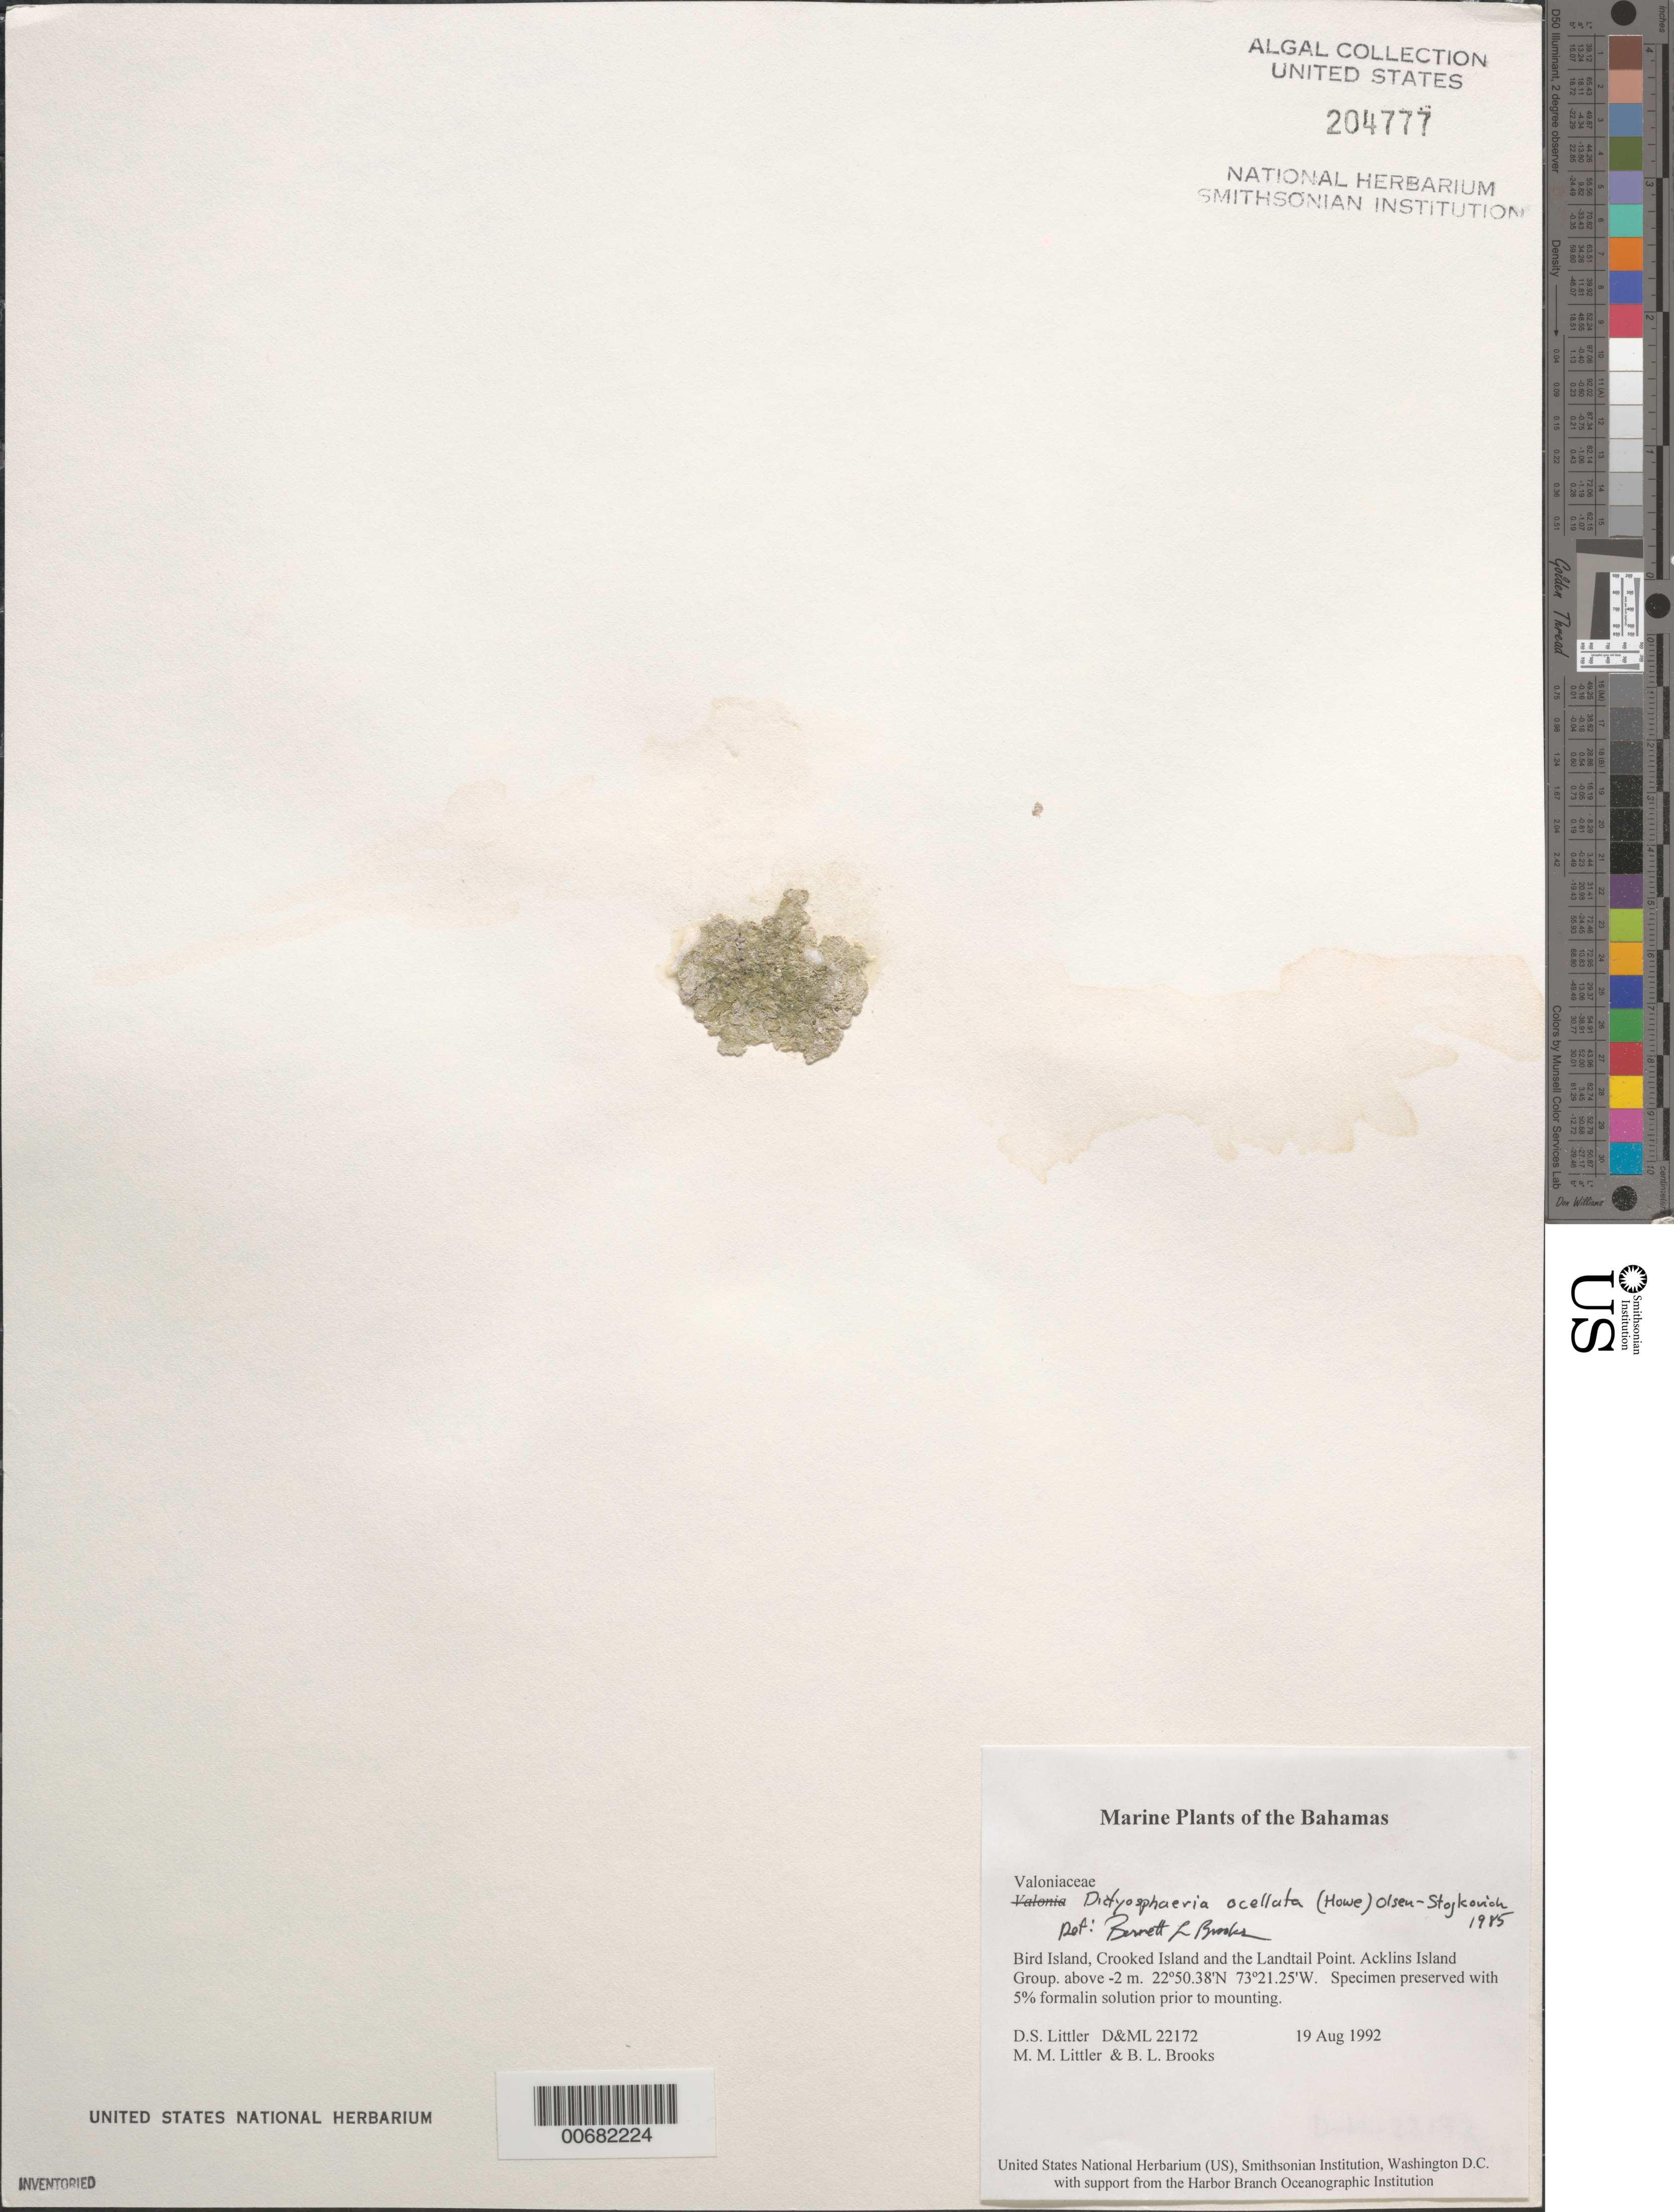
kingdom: Plantae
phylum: Chlorophyta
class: Ulvophyceae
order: Siphonocladales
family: Siphonocladaceae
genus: Dictyosphaeria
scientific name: Dictyosphaeria ocellata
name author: (M. Howe) Olsen-Stojkovich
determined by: Brooks, B. L., (BOT), Smithsonian Institution - National Museum of Natural History (UNITED STATES)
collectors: D. S. Littler, M. M. Littler & B. Brooks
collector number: D&ML 22172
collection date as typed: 19 Aug 1992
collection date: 1992-08-19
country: Bahamas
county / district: Acklins District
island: Bird Island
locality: And Crooked Island and Landtail Point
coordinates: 22 50.38' N, 73 21.25' W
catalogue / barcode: US 204777